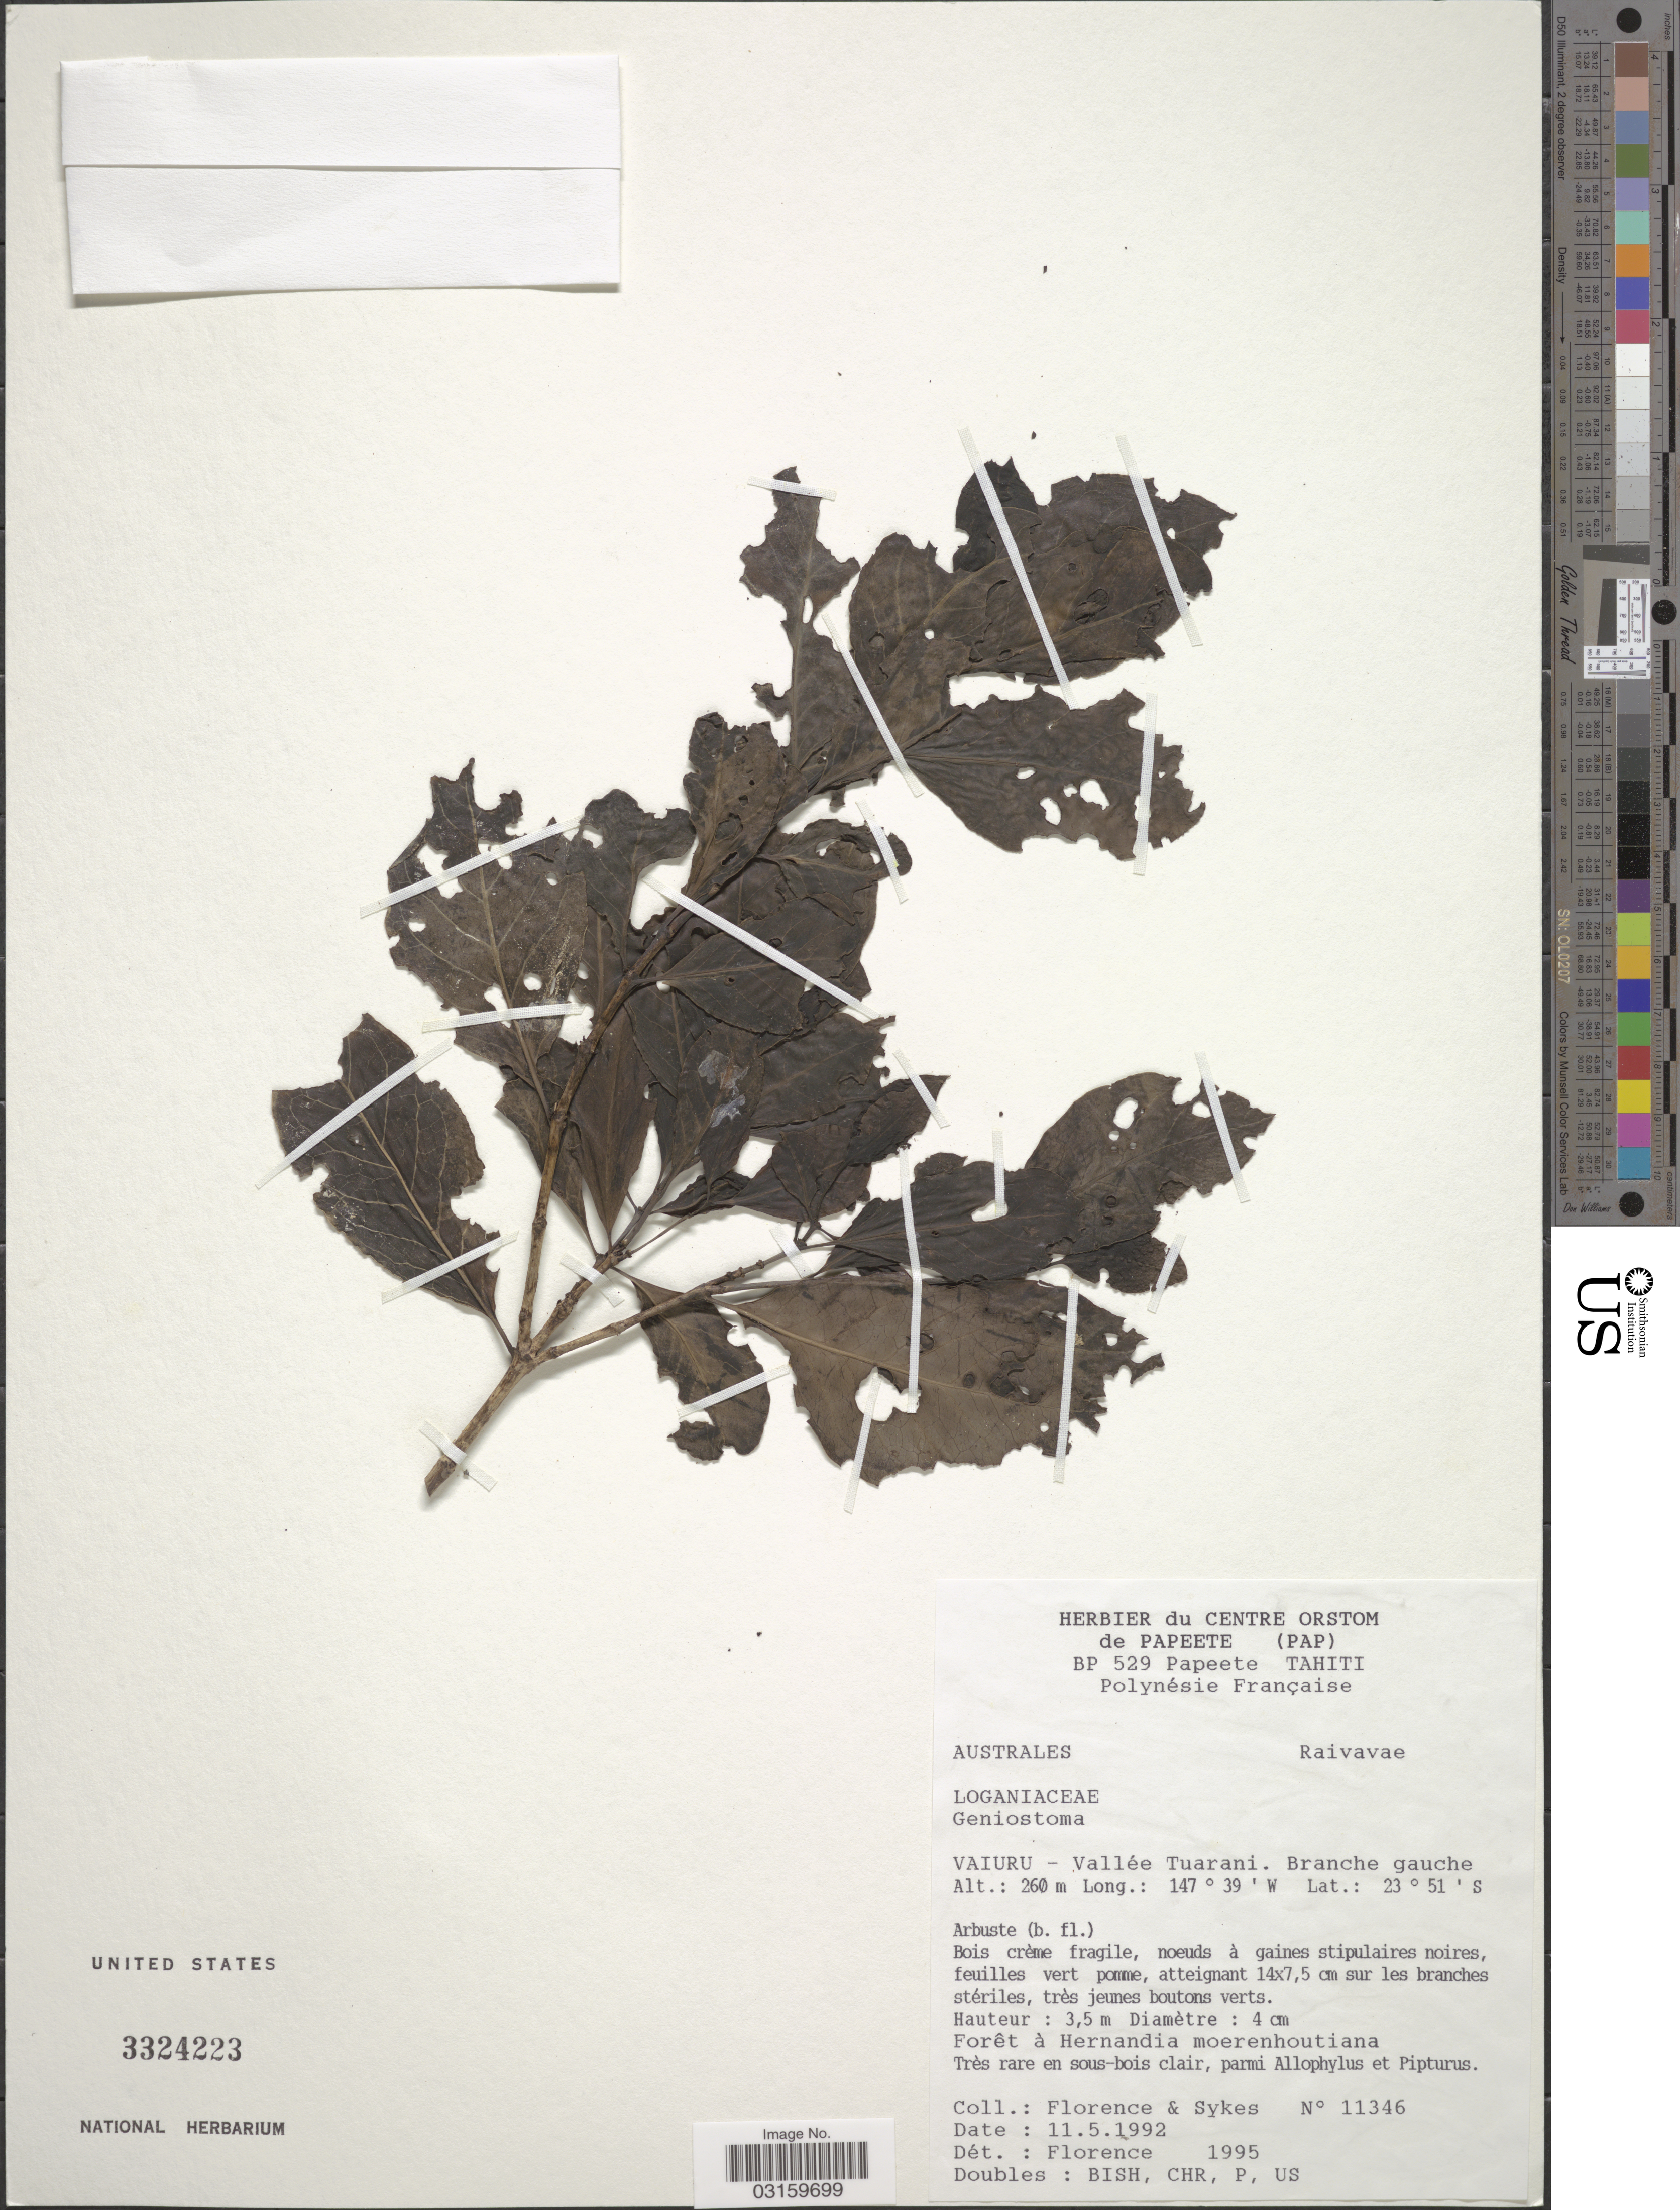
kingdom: Plantae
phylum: Tracheophyta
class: Magnoliopsida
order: Gentianales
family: Loganiaceae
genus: Geniostoma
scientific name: Geniostoma sp.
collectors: -. Florence & Sykes, --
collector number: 11346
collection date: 1992-05-11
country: French Polynesia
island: Raivavae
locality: Australes, Raivavae. Vaiuru - Vallée Tuarani.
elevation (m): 260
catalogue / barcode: US 3324223